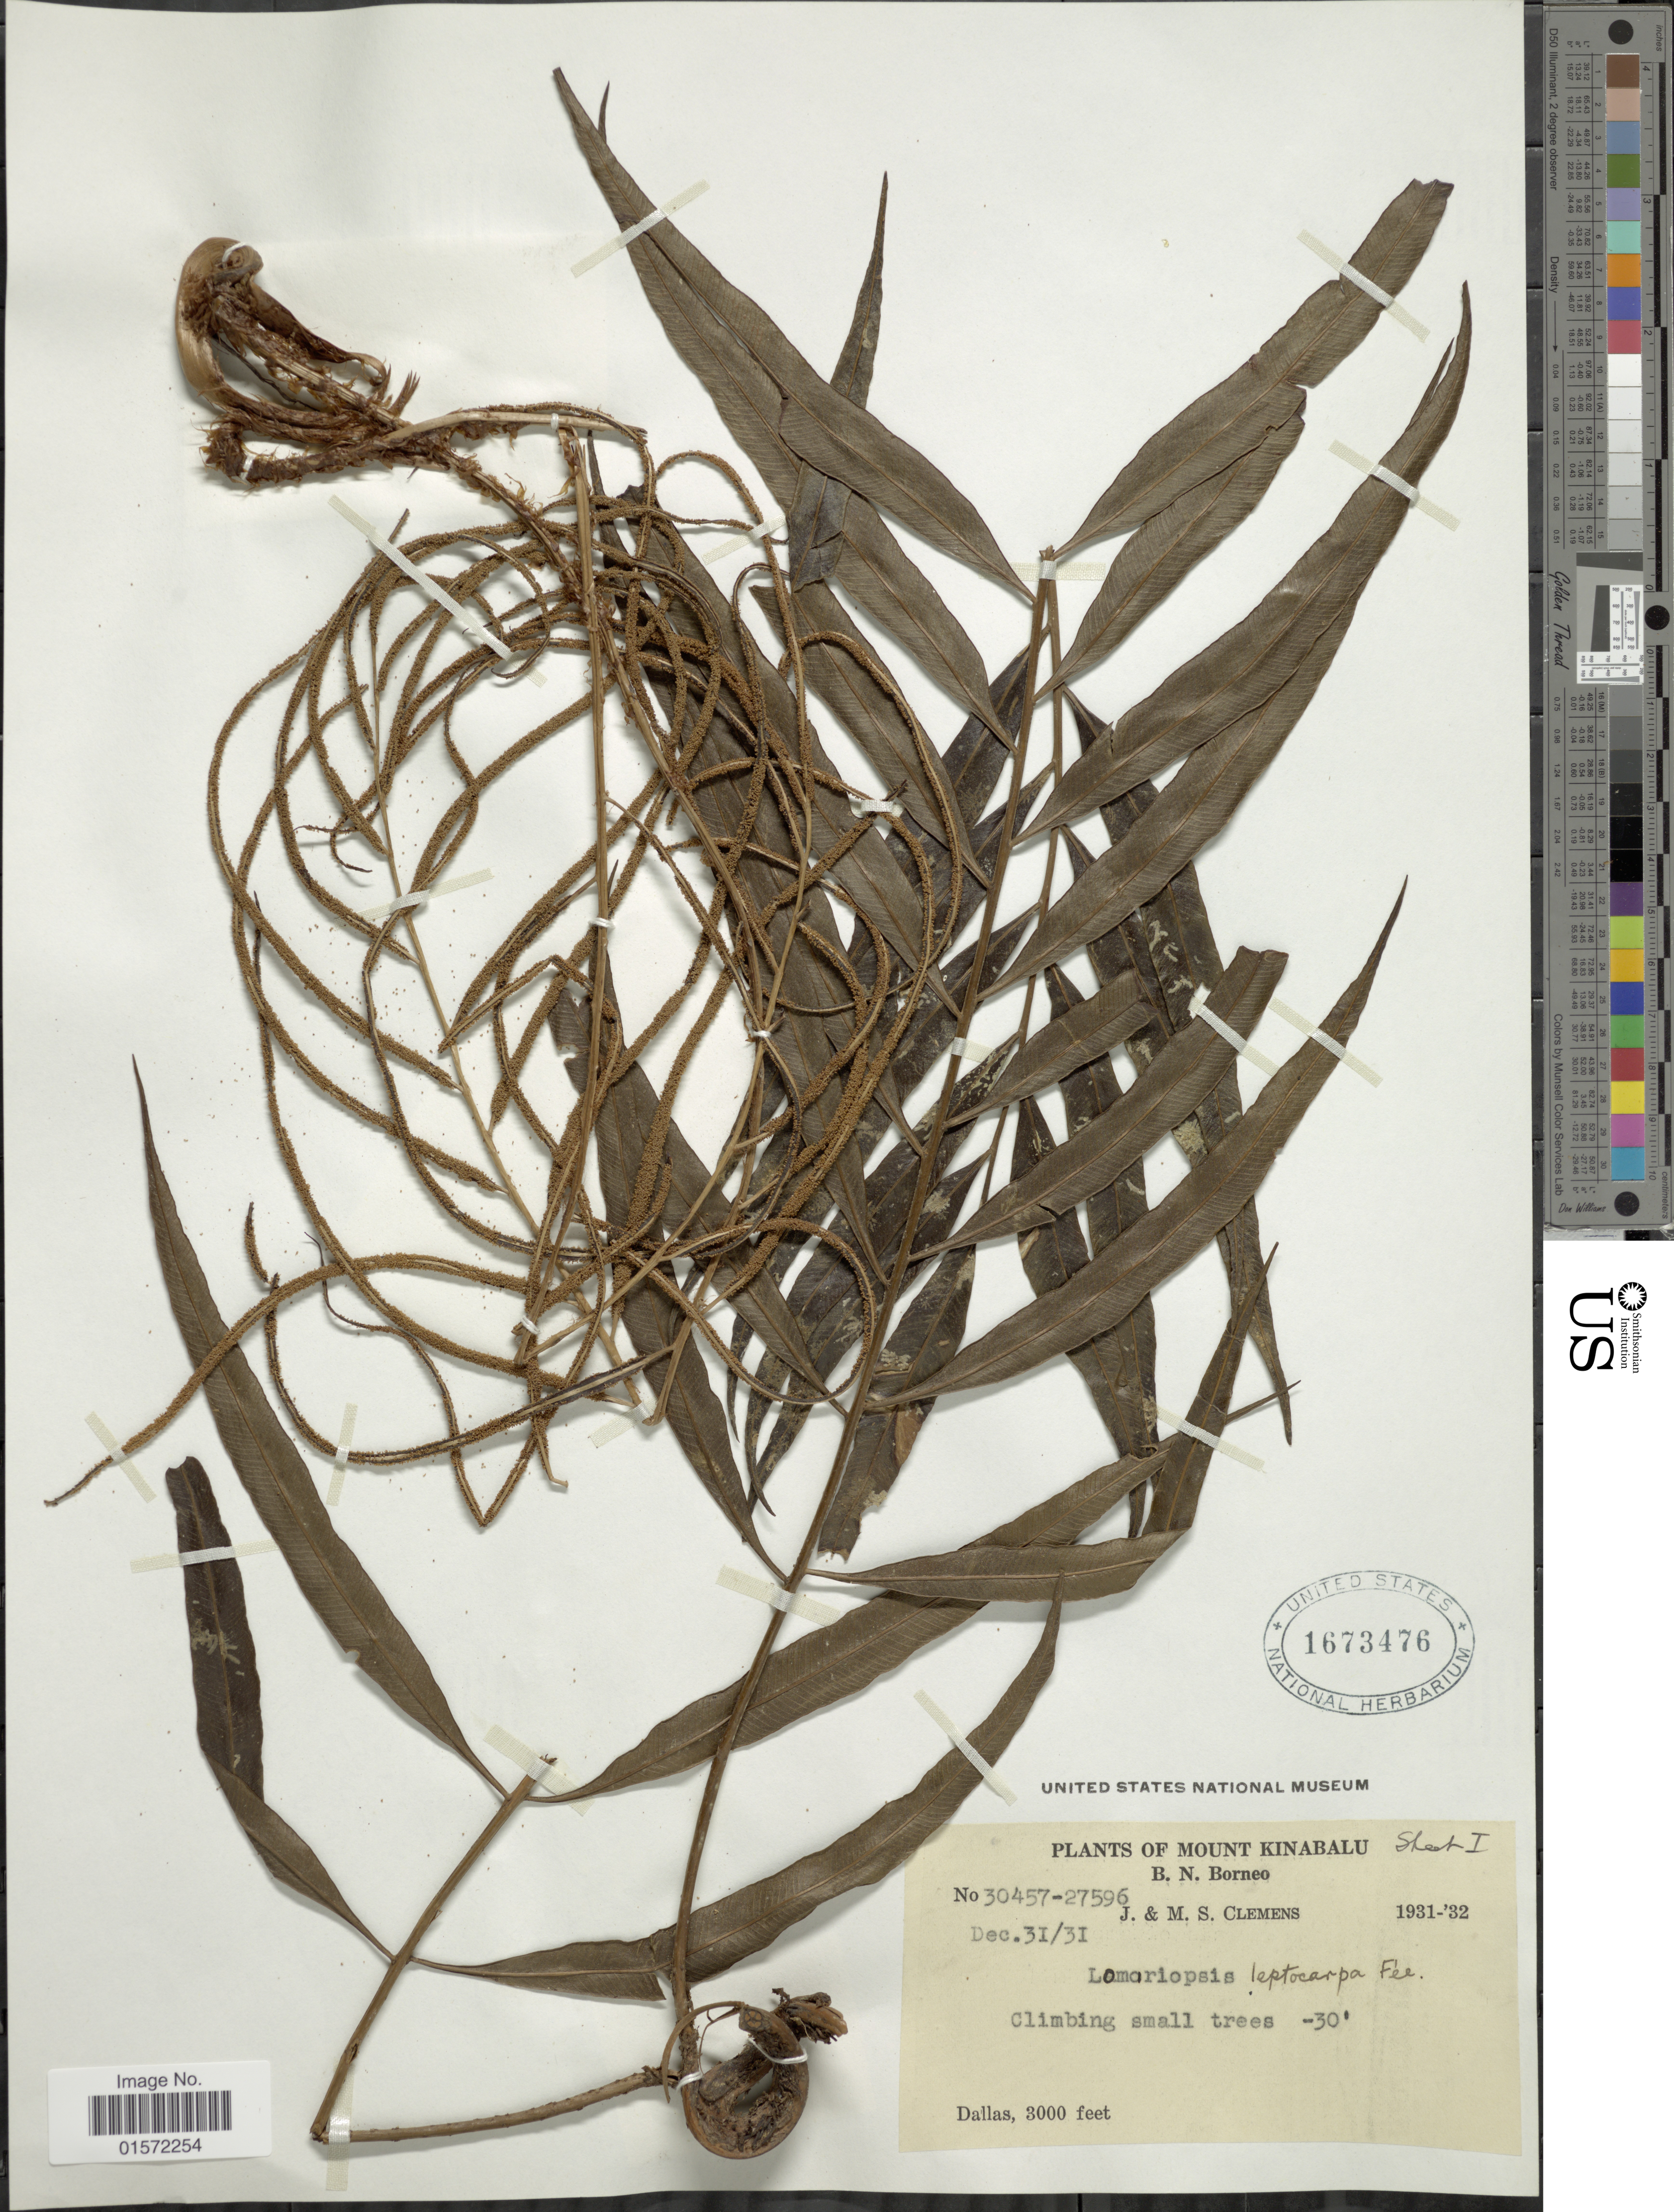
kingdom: Plantae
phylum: Tracheophyta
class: Polypodiopsida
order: Polypodiales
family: Lomariopsidaceae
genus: Lomariopsis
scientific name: Lomariopsis spectabilis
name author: (Kunze) Mett.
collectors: J. Clemens & M. S. Clemens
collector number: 30457/27596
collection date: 1931/1932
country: Malaysia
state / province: Sabah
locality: Mount Kinbalu, B. N. Borneo, Dallas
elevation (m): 914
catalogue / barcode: US 1673476